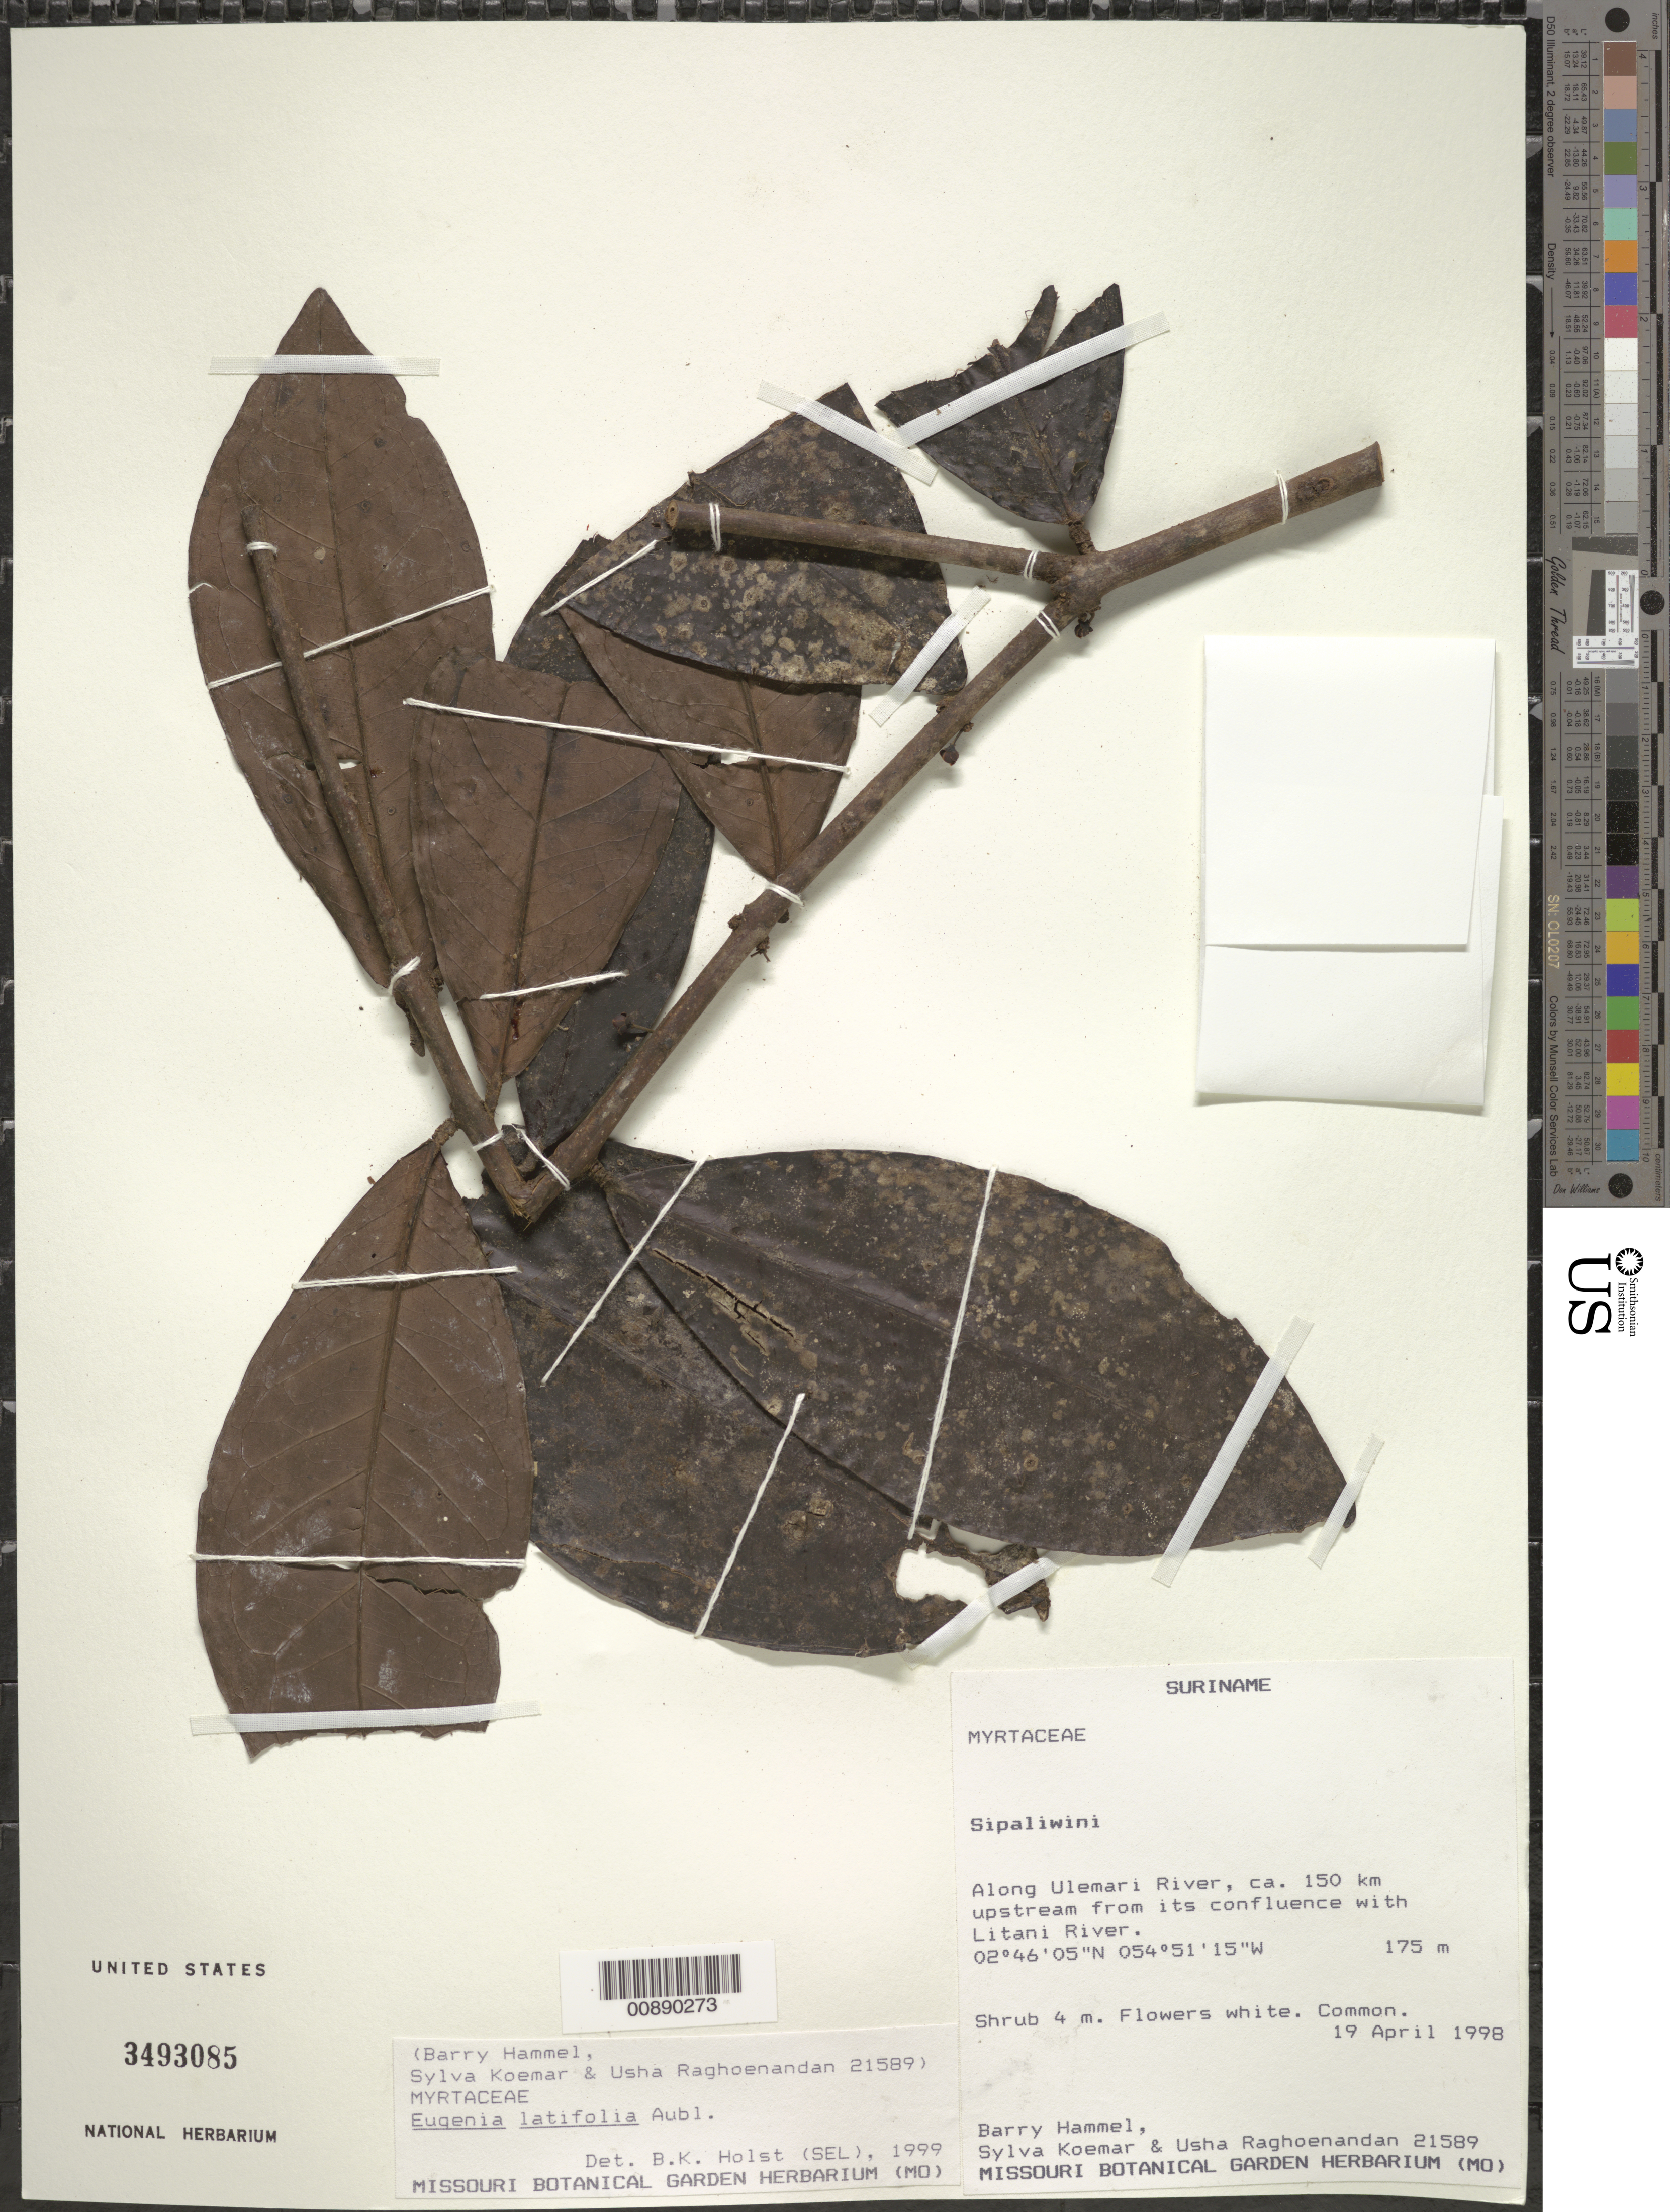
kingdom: Plantae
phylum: Tracheophyta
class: Magnoliopsida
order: Myrtales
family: Myrtaceae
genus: Eugenia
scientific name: Eugenia latifolia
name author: Aubl.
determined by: Holst, Bruce K.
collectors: B. Hammel, S. Koemar & U. Raghoenandan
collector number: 21589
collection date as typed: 19-Apr-98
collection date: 1998-04-19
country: Suriname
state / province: Sipaliwini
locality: Ulemari R., ca. 150 km upstream from confl. with Litani R.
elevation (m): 175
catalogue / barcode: US 3493085